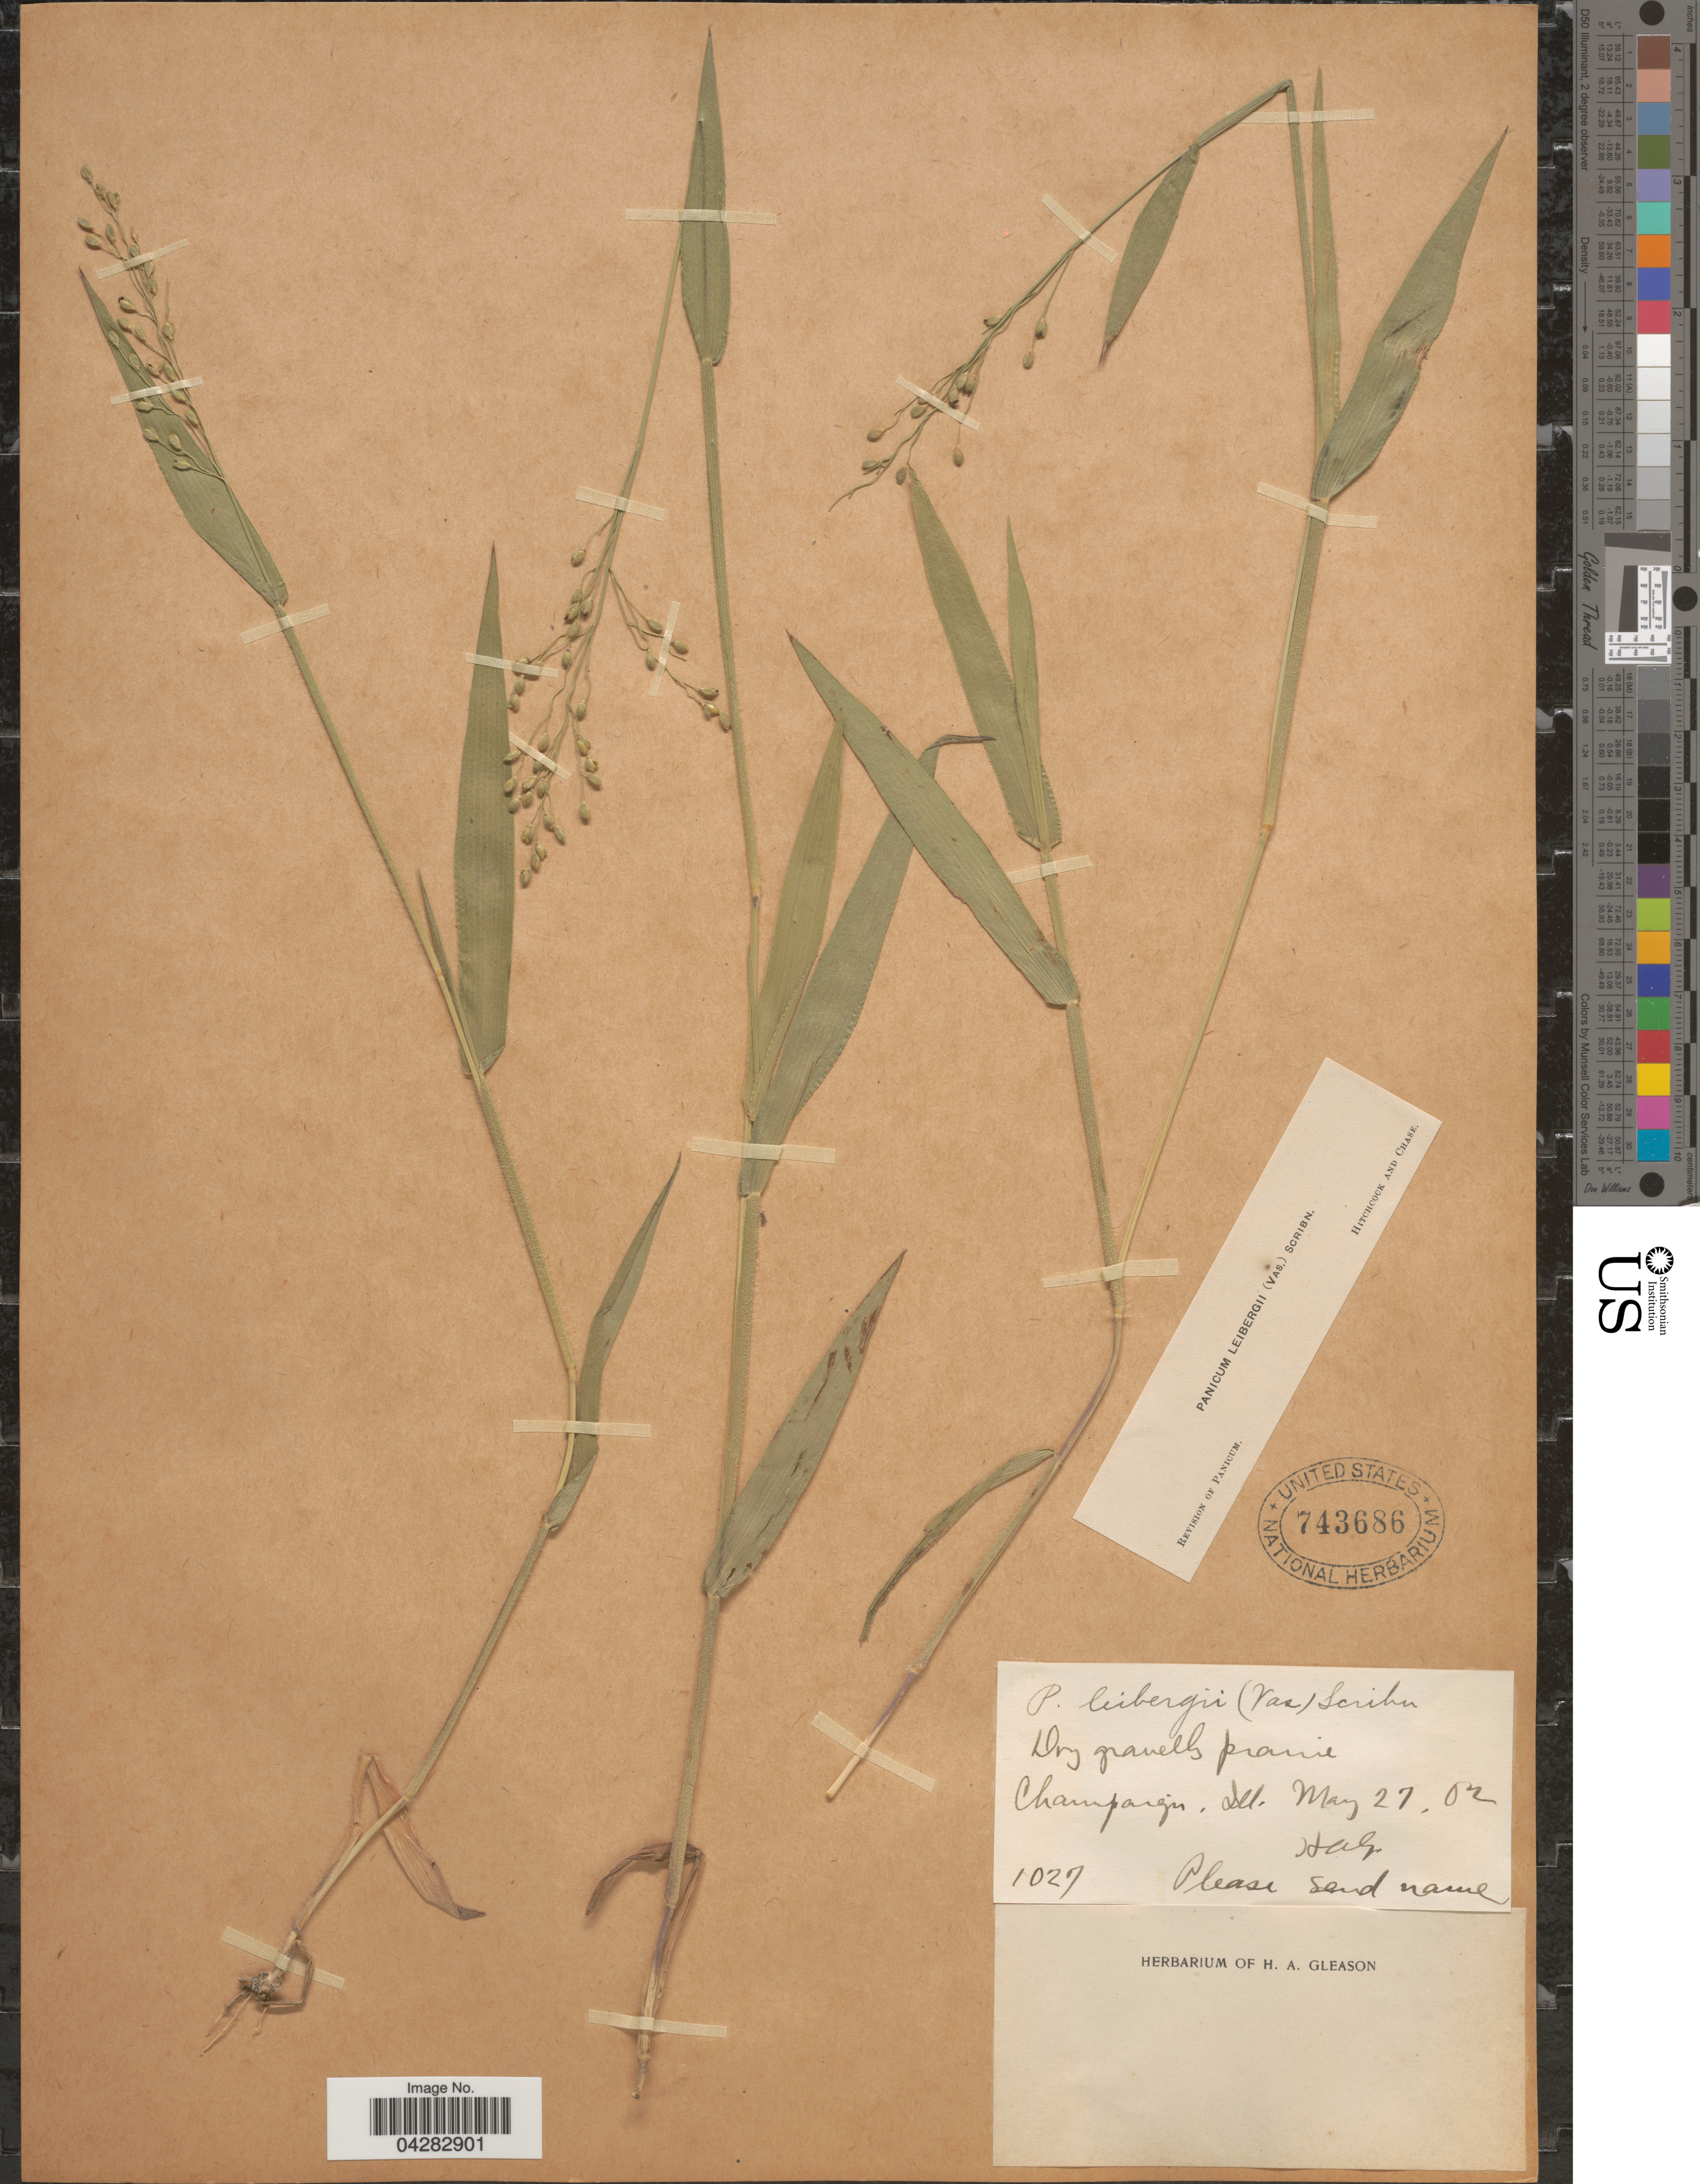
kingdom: Plantae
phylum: Tracheophyta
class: Liliopsida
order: Poales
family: Poaceae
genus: Dichanthelium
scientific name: Dichanthelium leibergii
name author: (Vasey) Gould & C.A. Clark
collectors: H. A. Gleason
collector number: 1027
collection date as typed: Transcribed d/m/y: 27/5/2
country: United States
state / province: Illinois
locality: Dry gravelly prairie. Champaign.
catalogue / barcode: US 743686